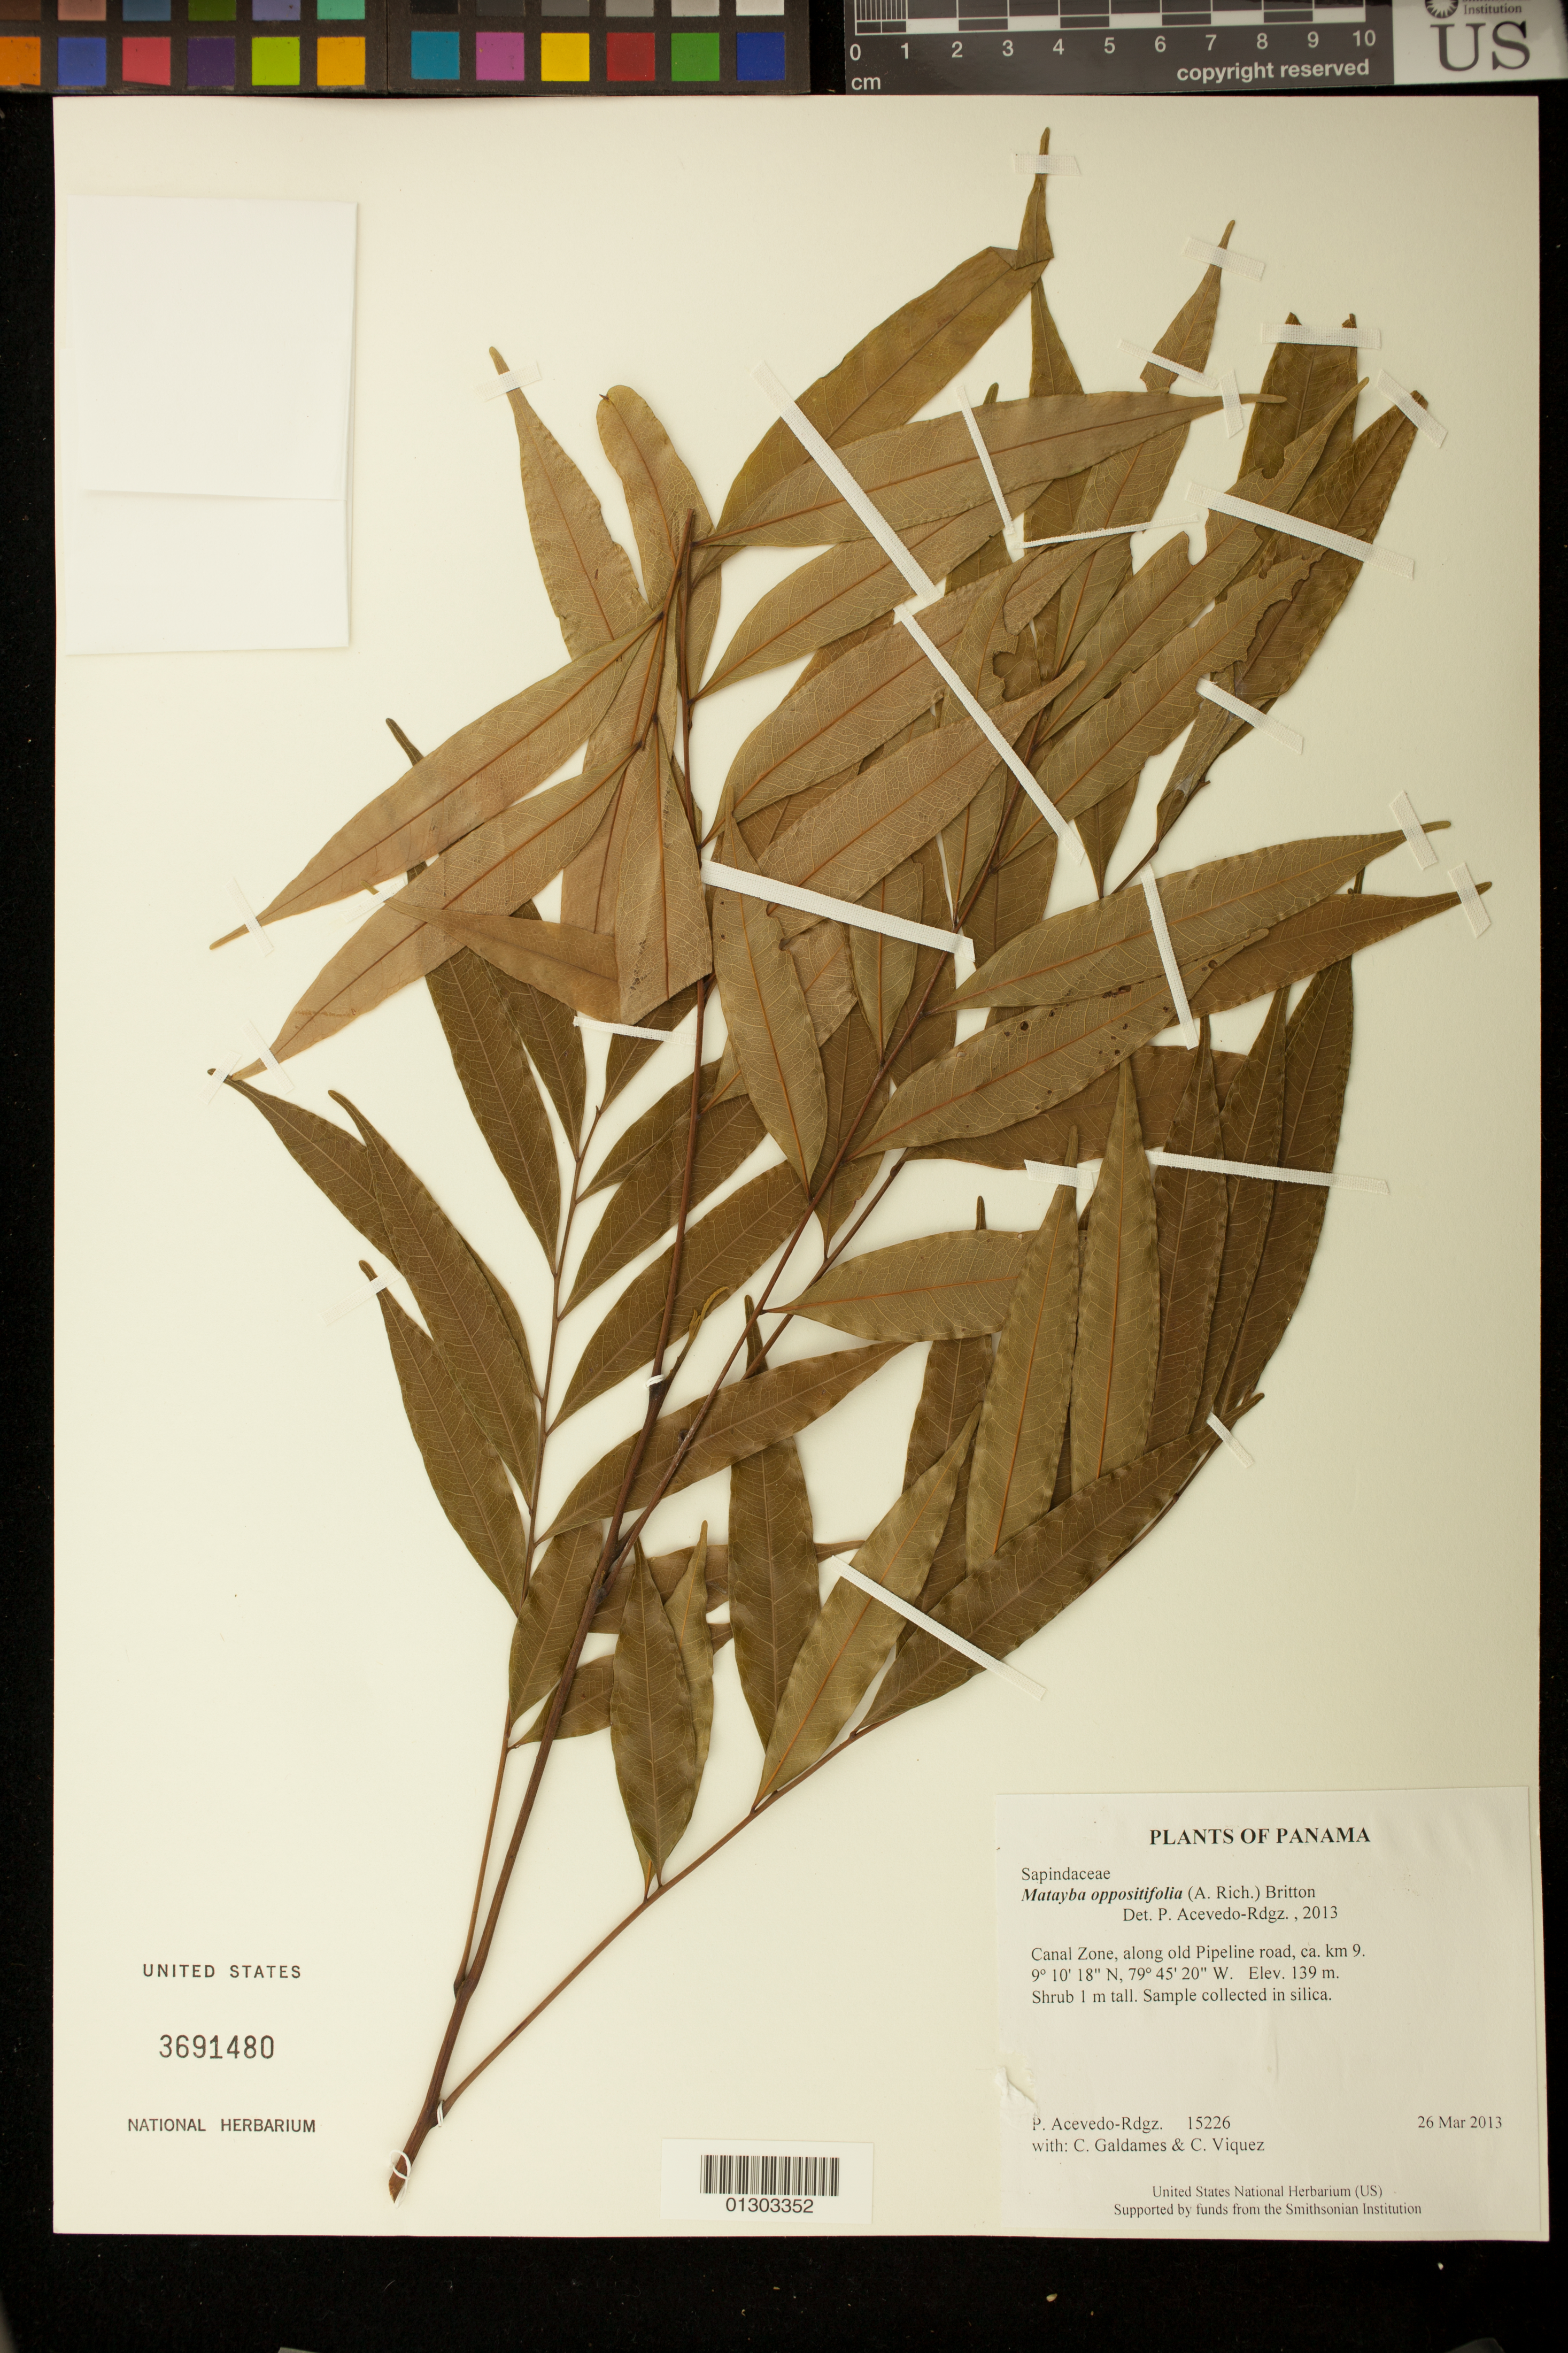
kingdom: Plantae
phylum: Tracheophyta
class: Magnoliopsida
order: Sapindales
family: Sapindaceae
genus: Matayba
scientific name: Matayba oppositifolia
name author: (A. Rich.) Britton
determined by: Acevedo-Rodríguez, P., (BOT), Smithsonian Institution - National Museum of Natural History (UNITED STATES)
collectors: P. Acevedo-Rodr., C. Galdames & C. Viquez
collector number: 15226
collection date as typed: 26 Mar 2013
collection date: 2013-03-26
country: Panama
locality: Canal Zone, along old Pipeline road, ca. km 9.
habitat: Roadside.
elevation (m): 139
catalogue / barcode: US 3691480